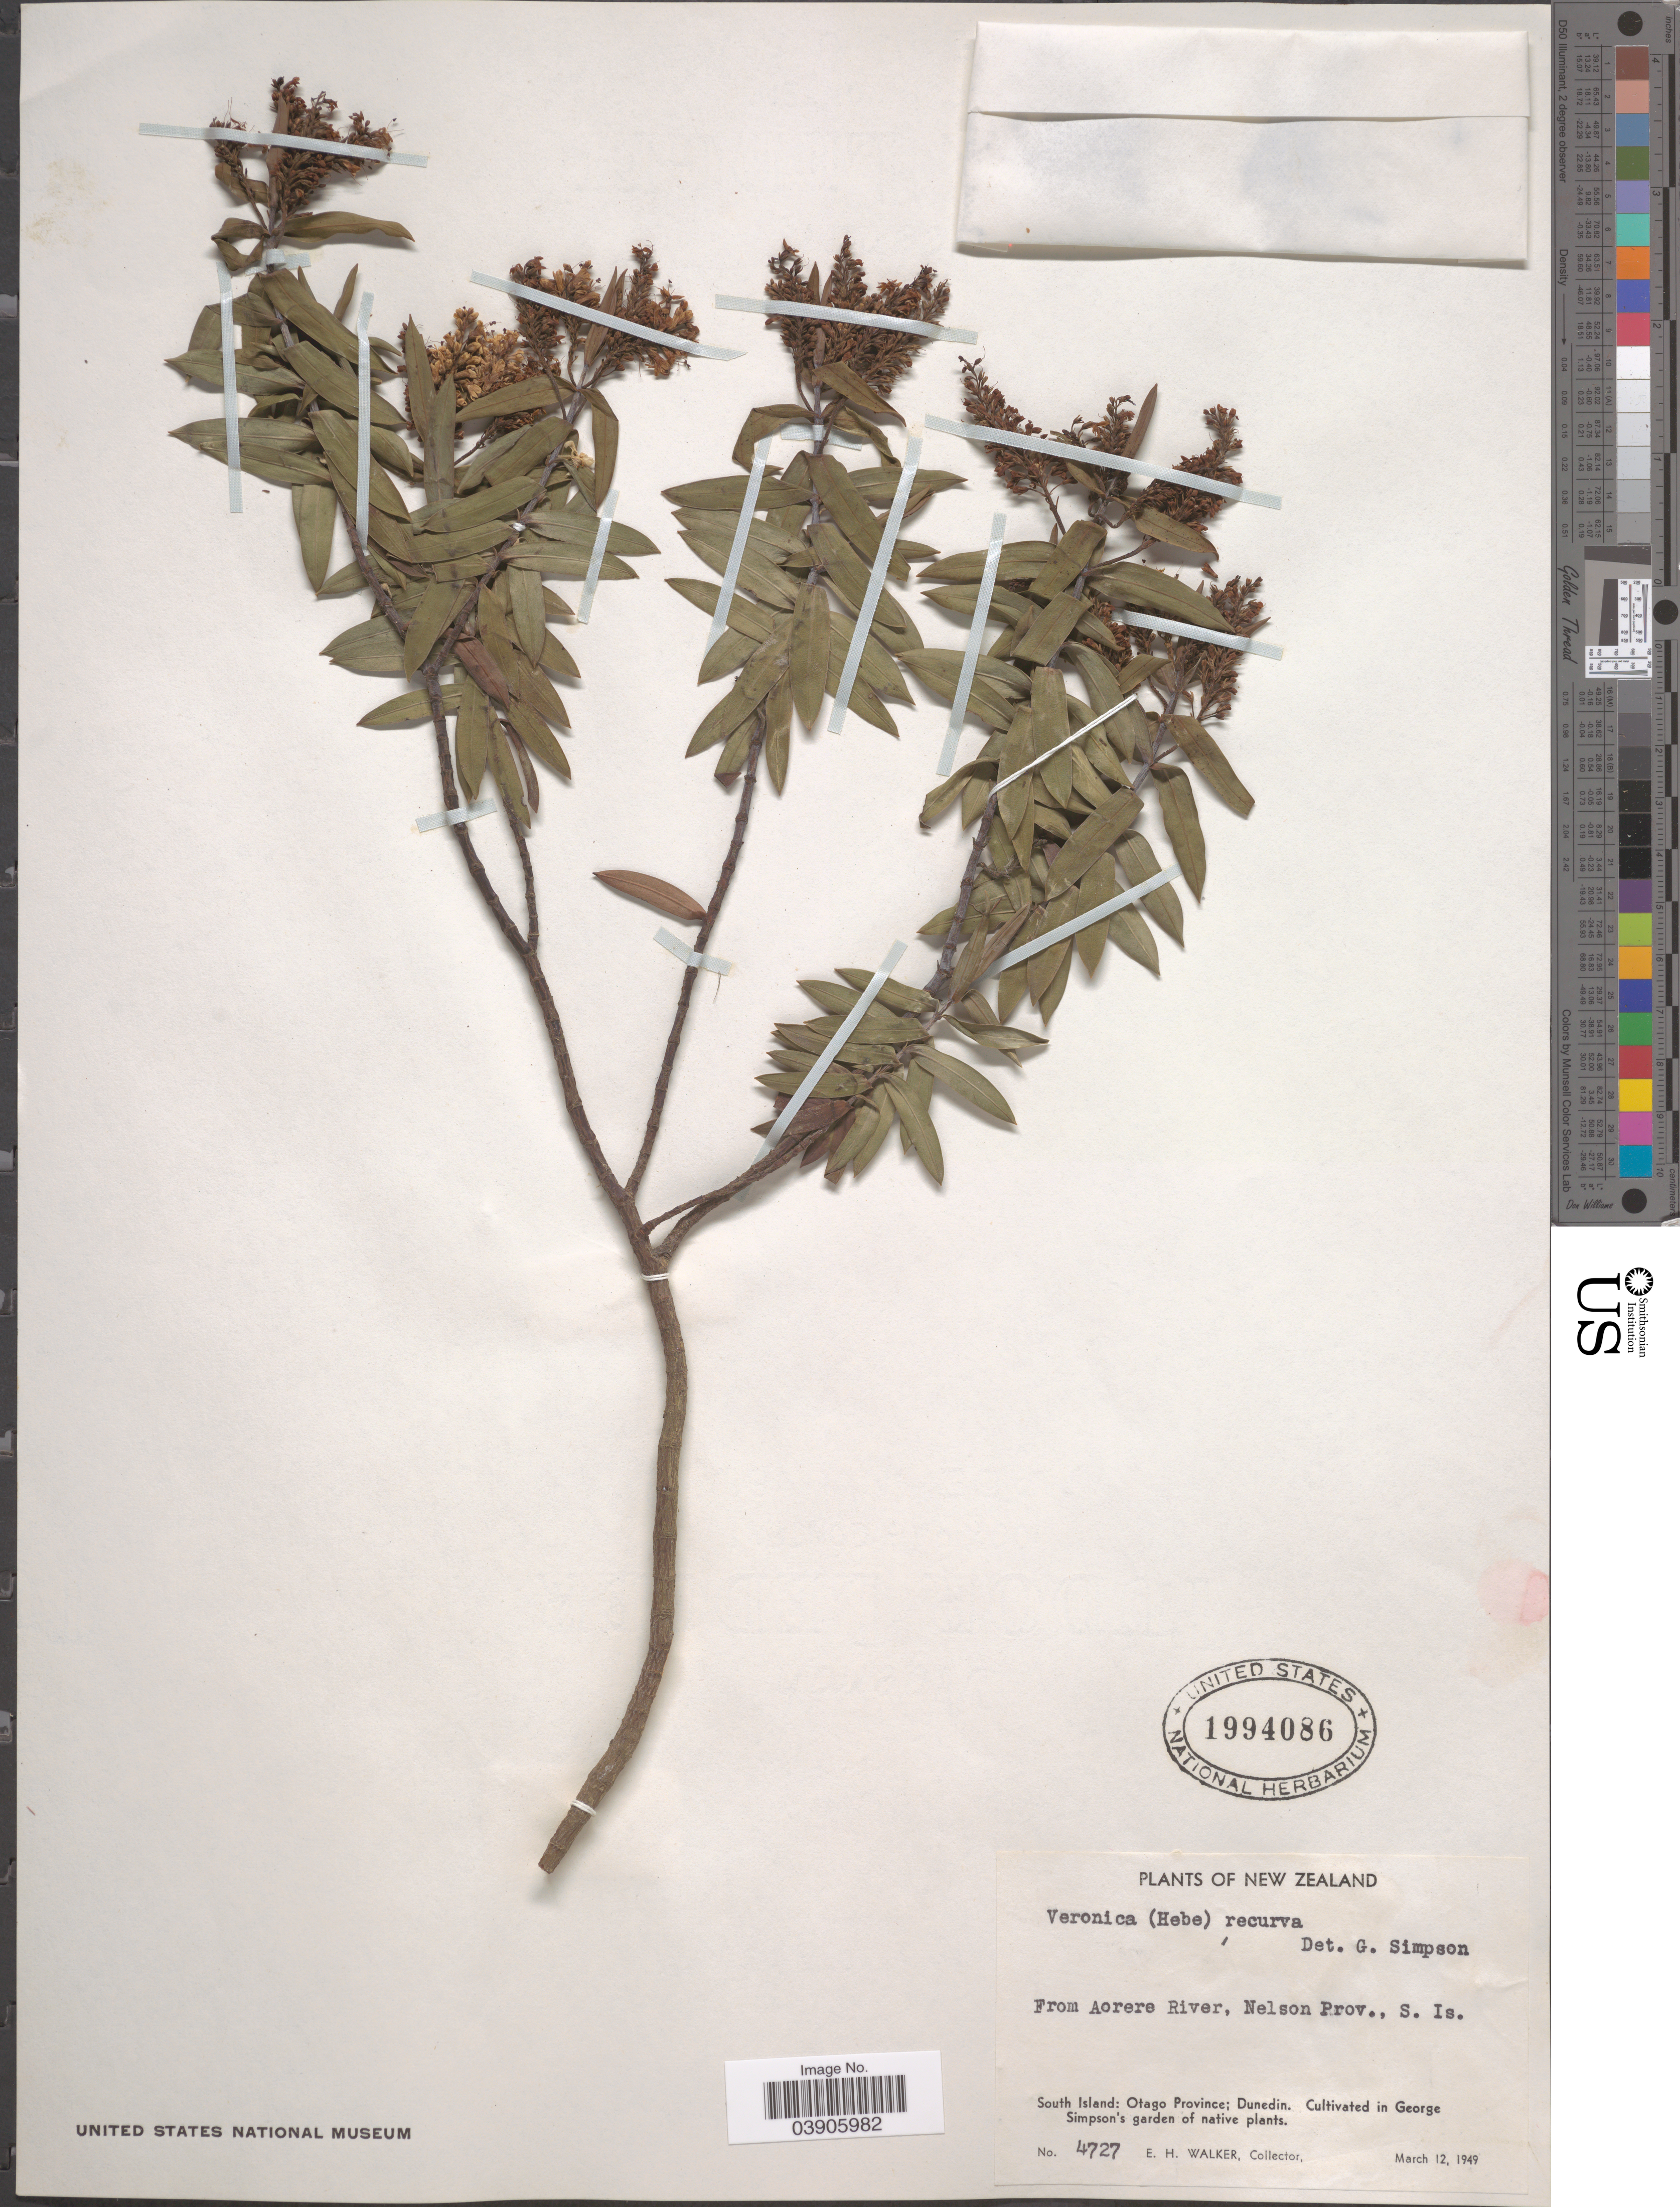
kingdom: Plantae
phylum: Tracheophyta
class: Magnoliopsida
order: Lamiales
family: Plantaginaceae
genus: Hebe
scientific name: Hebe recurva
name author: G. Simpson & J.S. Thomson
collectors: E. H. Walker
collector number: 4727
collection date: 1949-03-12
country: New Zealand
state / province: Otago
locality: South Island: Dunedin. Cultivated in George Simpson's garden.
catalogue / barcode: US 1994086